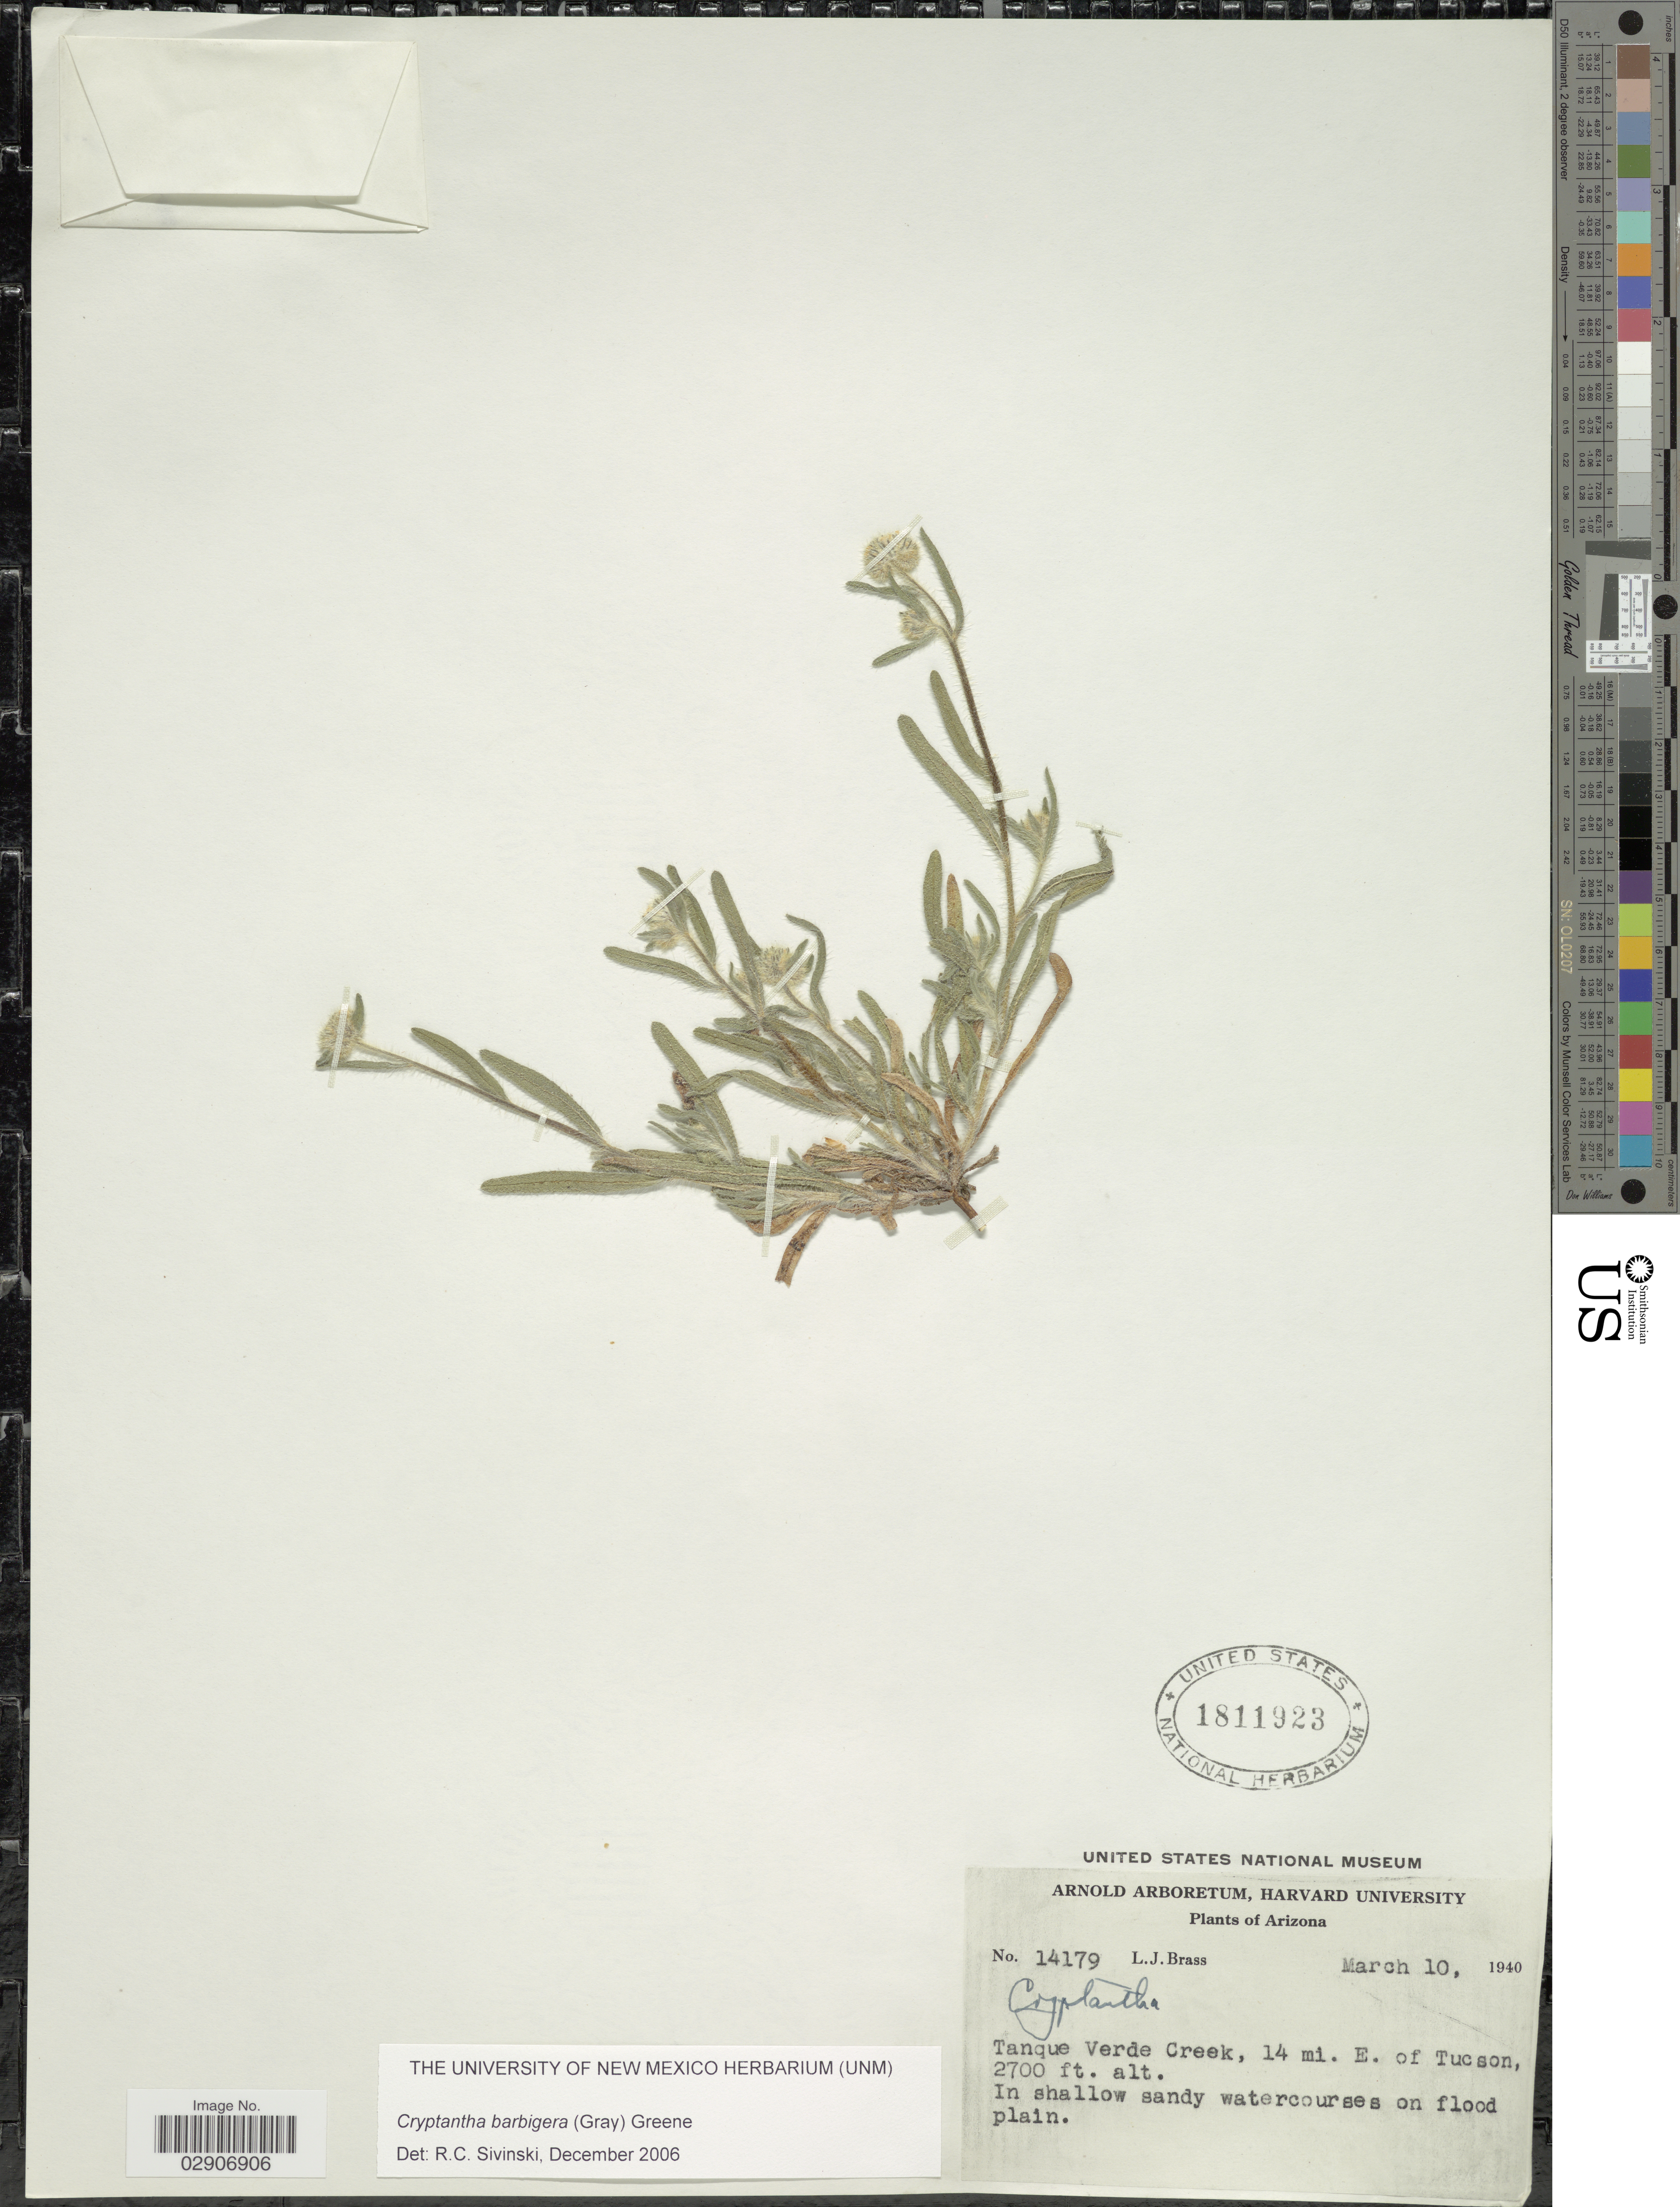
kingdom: Plantae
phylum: Tracheophyta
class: Magnoliopsida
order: Boraginales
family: Boraginaceae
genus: Cryptantha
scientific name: Cryptantha barbigera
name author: (A. Gray) Greene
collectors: L. J. Brass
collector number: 14179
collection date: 1940-03-10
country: United States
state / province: Arizona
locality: Tanque Verde Creek, 14 mi. E. of Tucson.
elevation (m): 823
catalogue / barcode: US 1811923